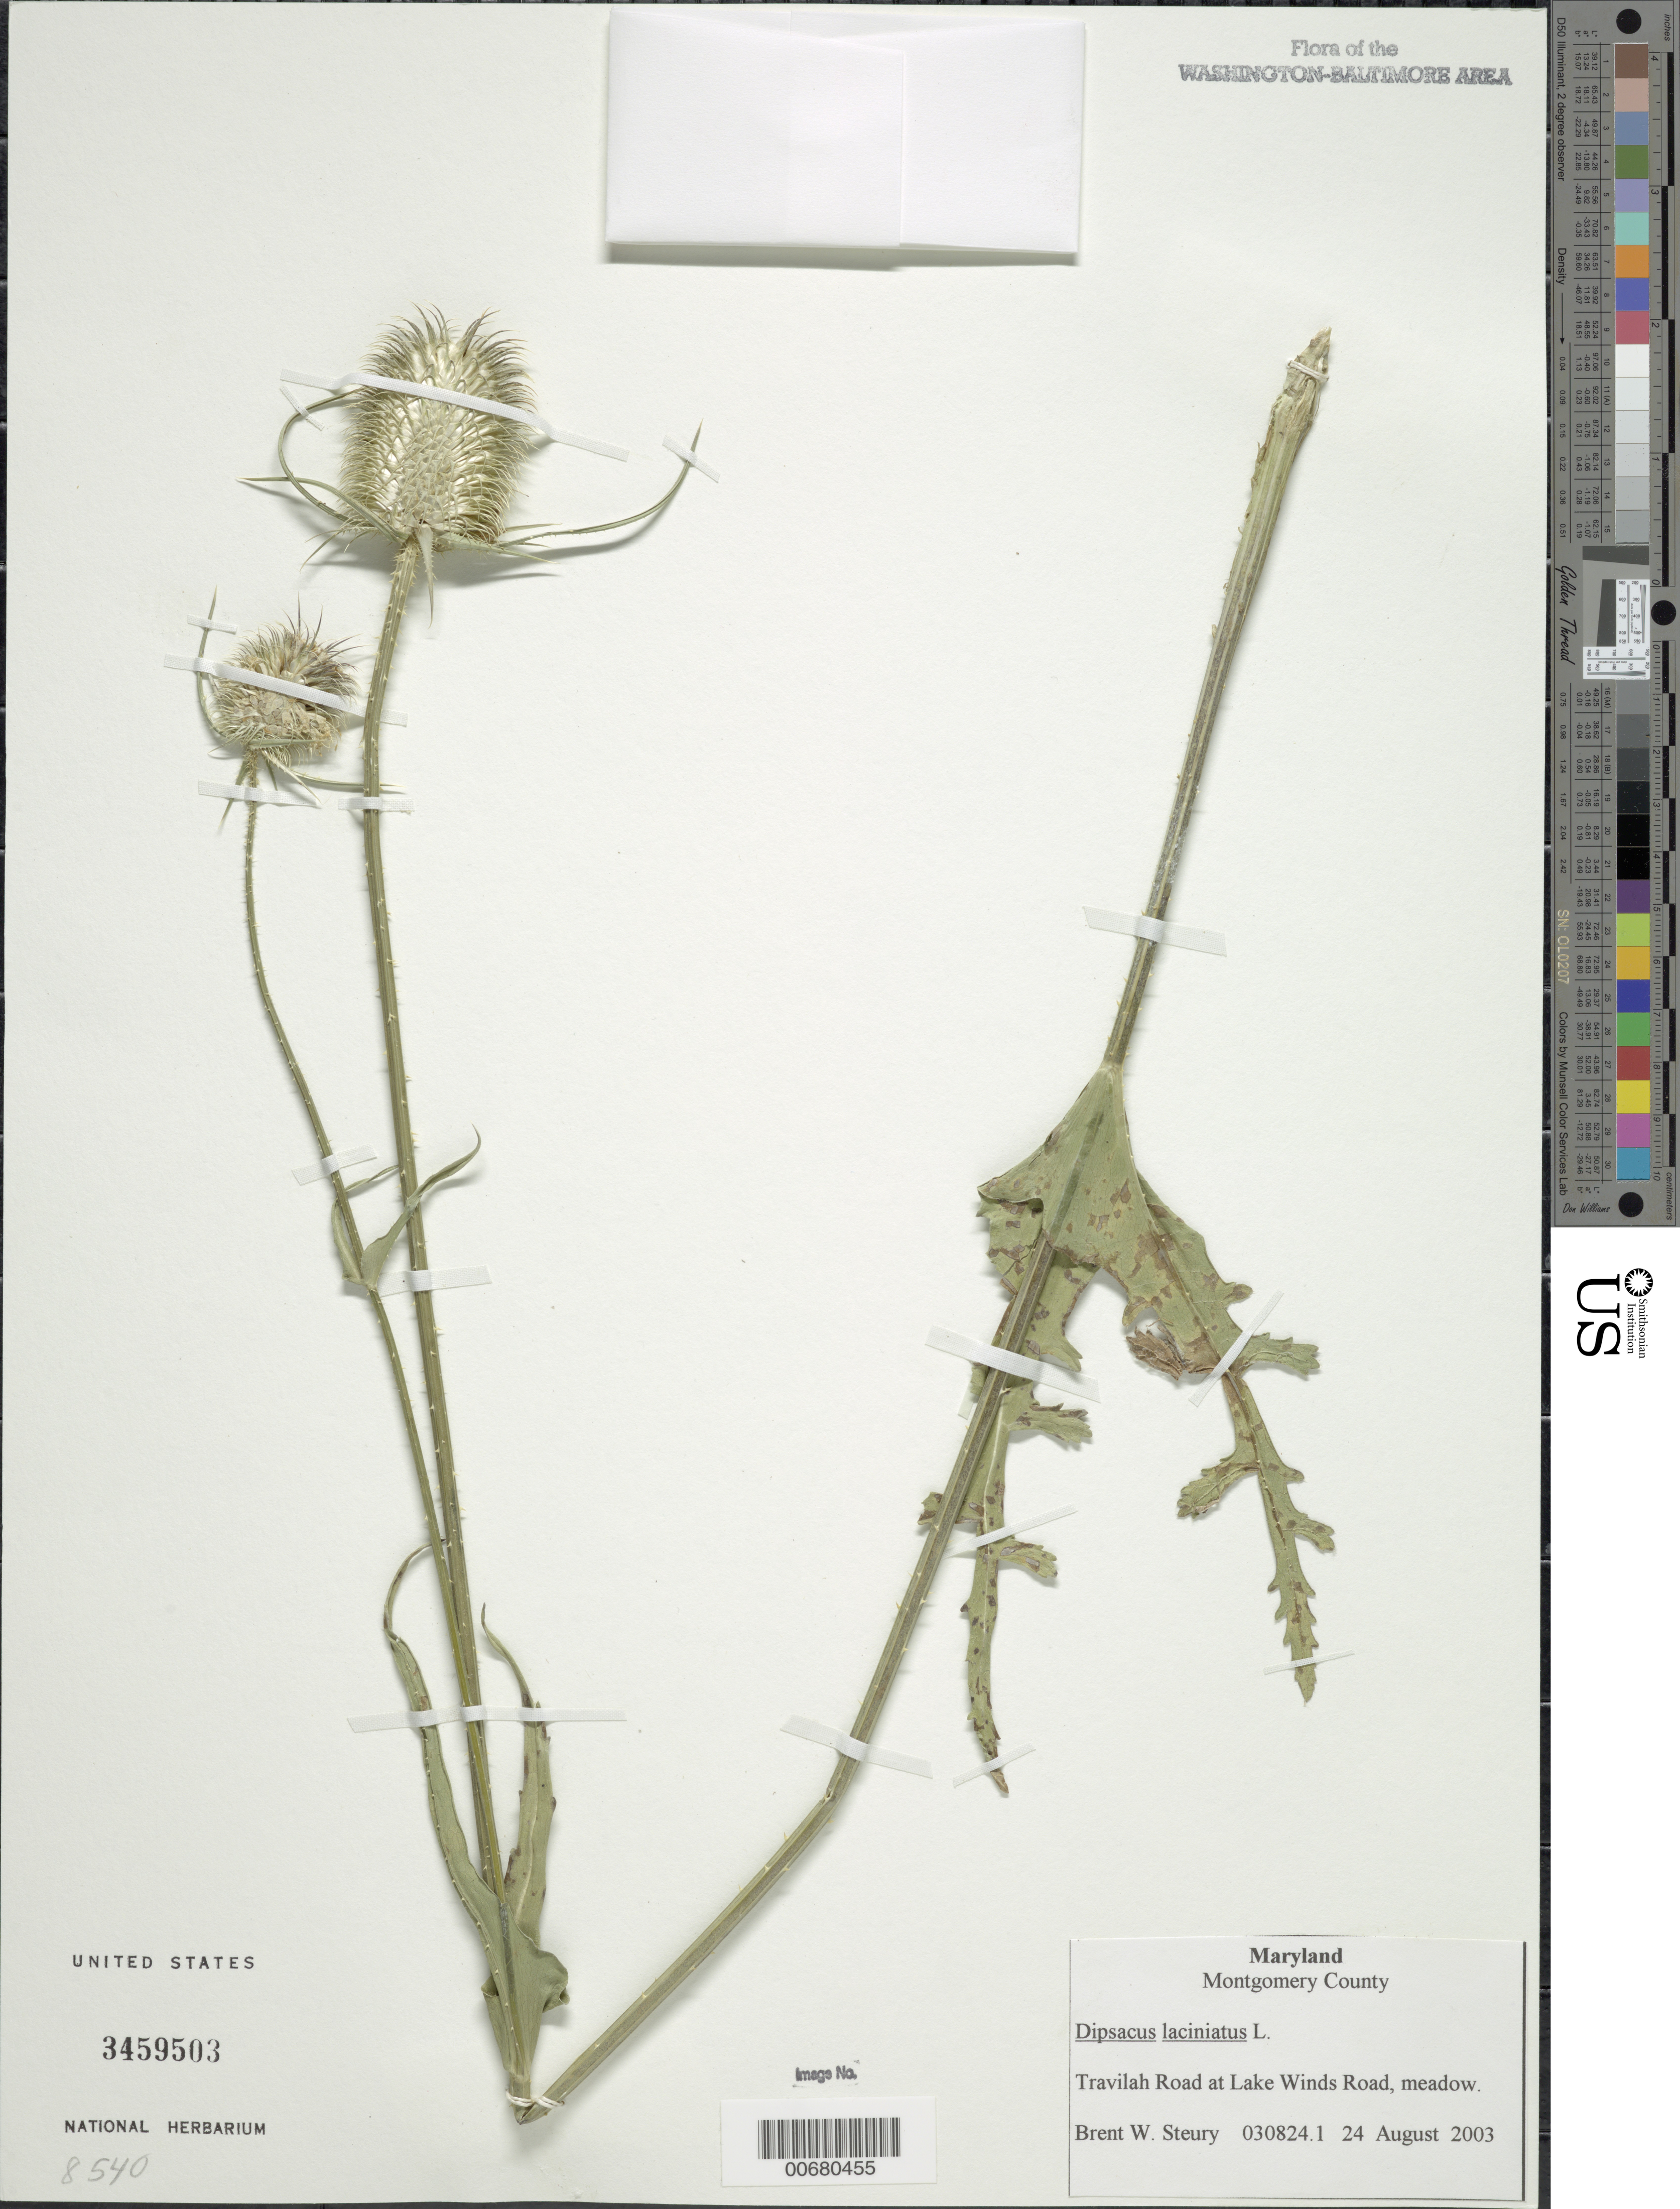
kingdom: Plantae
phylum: Tracheophyta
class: Magnoliopsida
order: Dipsacales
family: Caprifoliaceae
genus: Dipsacus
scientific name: Dipsacus laciniatus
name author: L.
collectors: B. Steury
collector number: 030924.1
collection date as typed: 24 Aug 2003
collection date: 2003-08-24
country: United States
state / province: Maryland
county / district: Montgomery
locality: Travilah Road at Lake Winds Road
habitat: Meadows.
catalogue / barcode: US 3459503